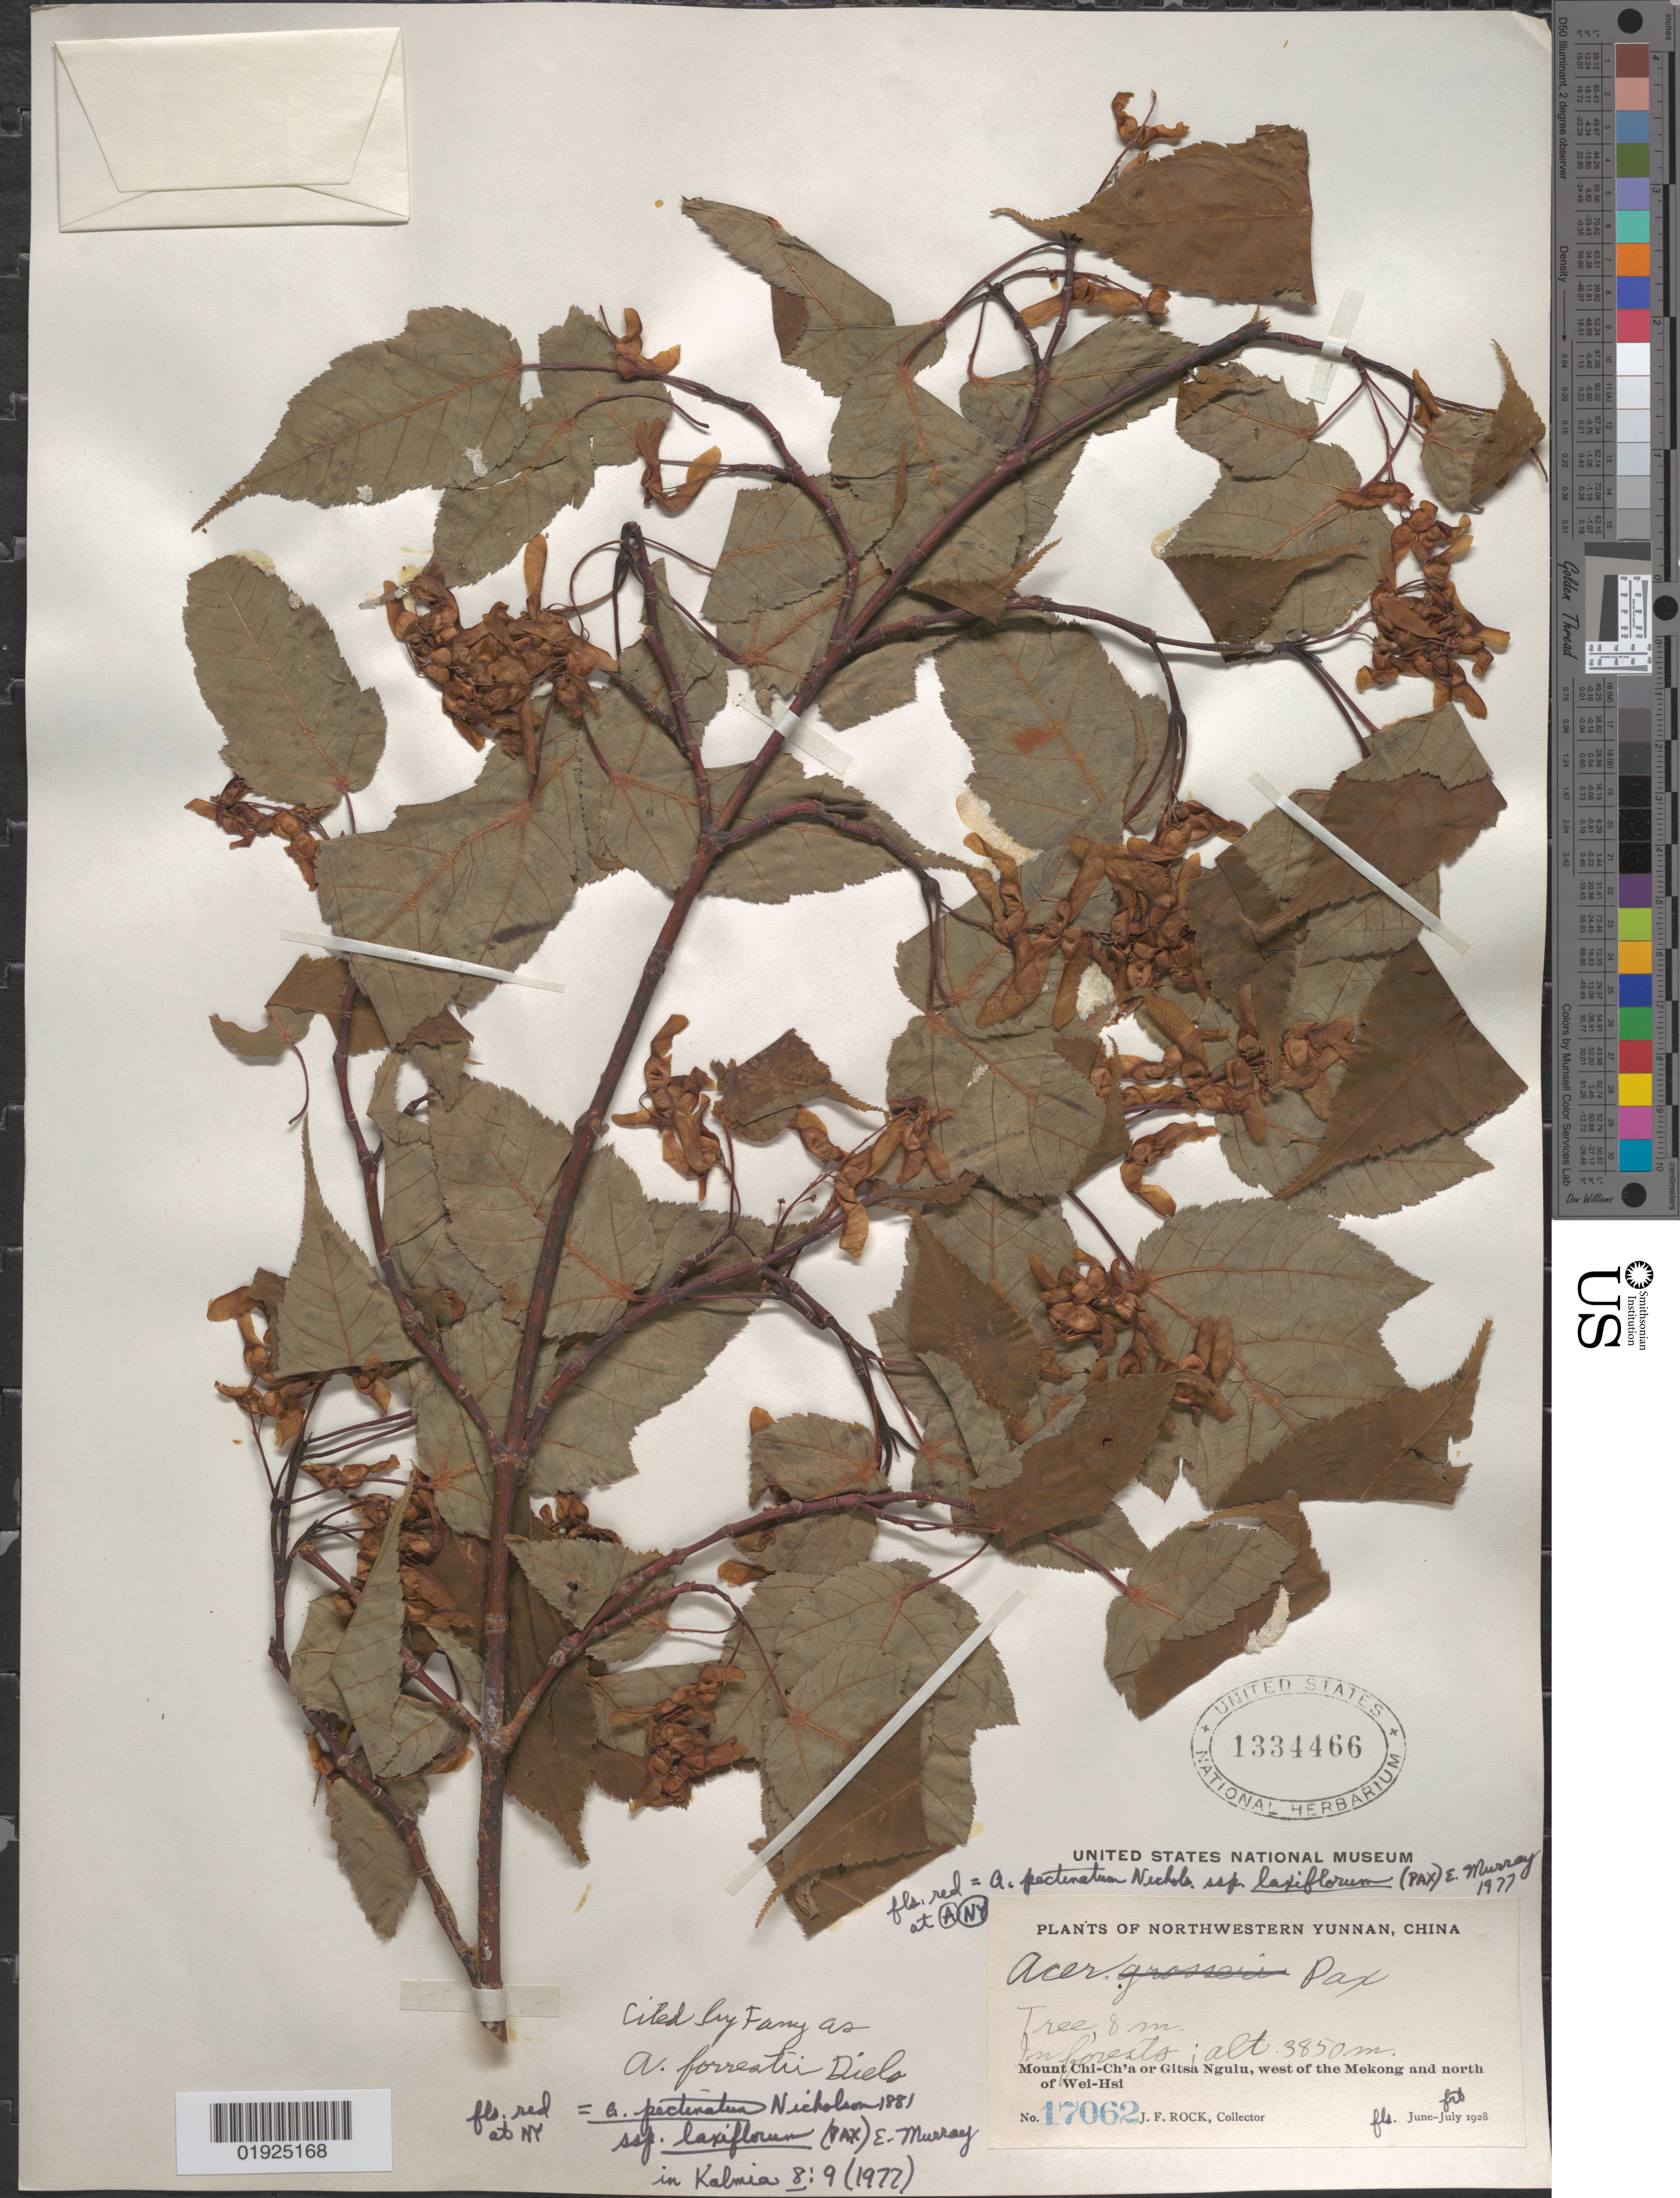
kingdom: Plantae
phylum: Tracheophyta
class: Magnoliopsida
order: Sapindales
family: Sapindaceae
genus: Acer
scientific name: Acer pectinatum subsp. laxiflorum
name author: (Pax) A.E. Murray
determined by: Murray, Edward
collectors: J. F. Rock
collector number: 17062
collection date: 1928-06/1928-07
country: China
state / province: Yunnan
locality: Northwestern Yunnan, Mount Chi-Ch'a or Gitsa Ngulu, west of the Mekong and north of Wei-Hsi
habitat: In forests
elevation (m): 3850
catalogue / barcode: US 1334466